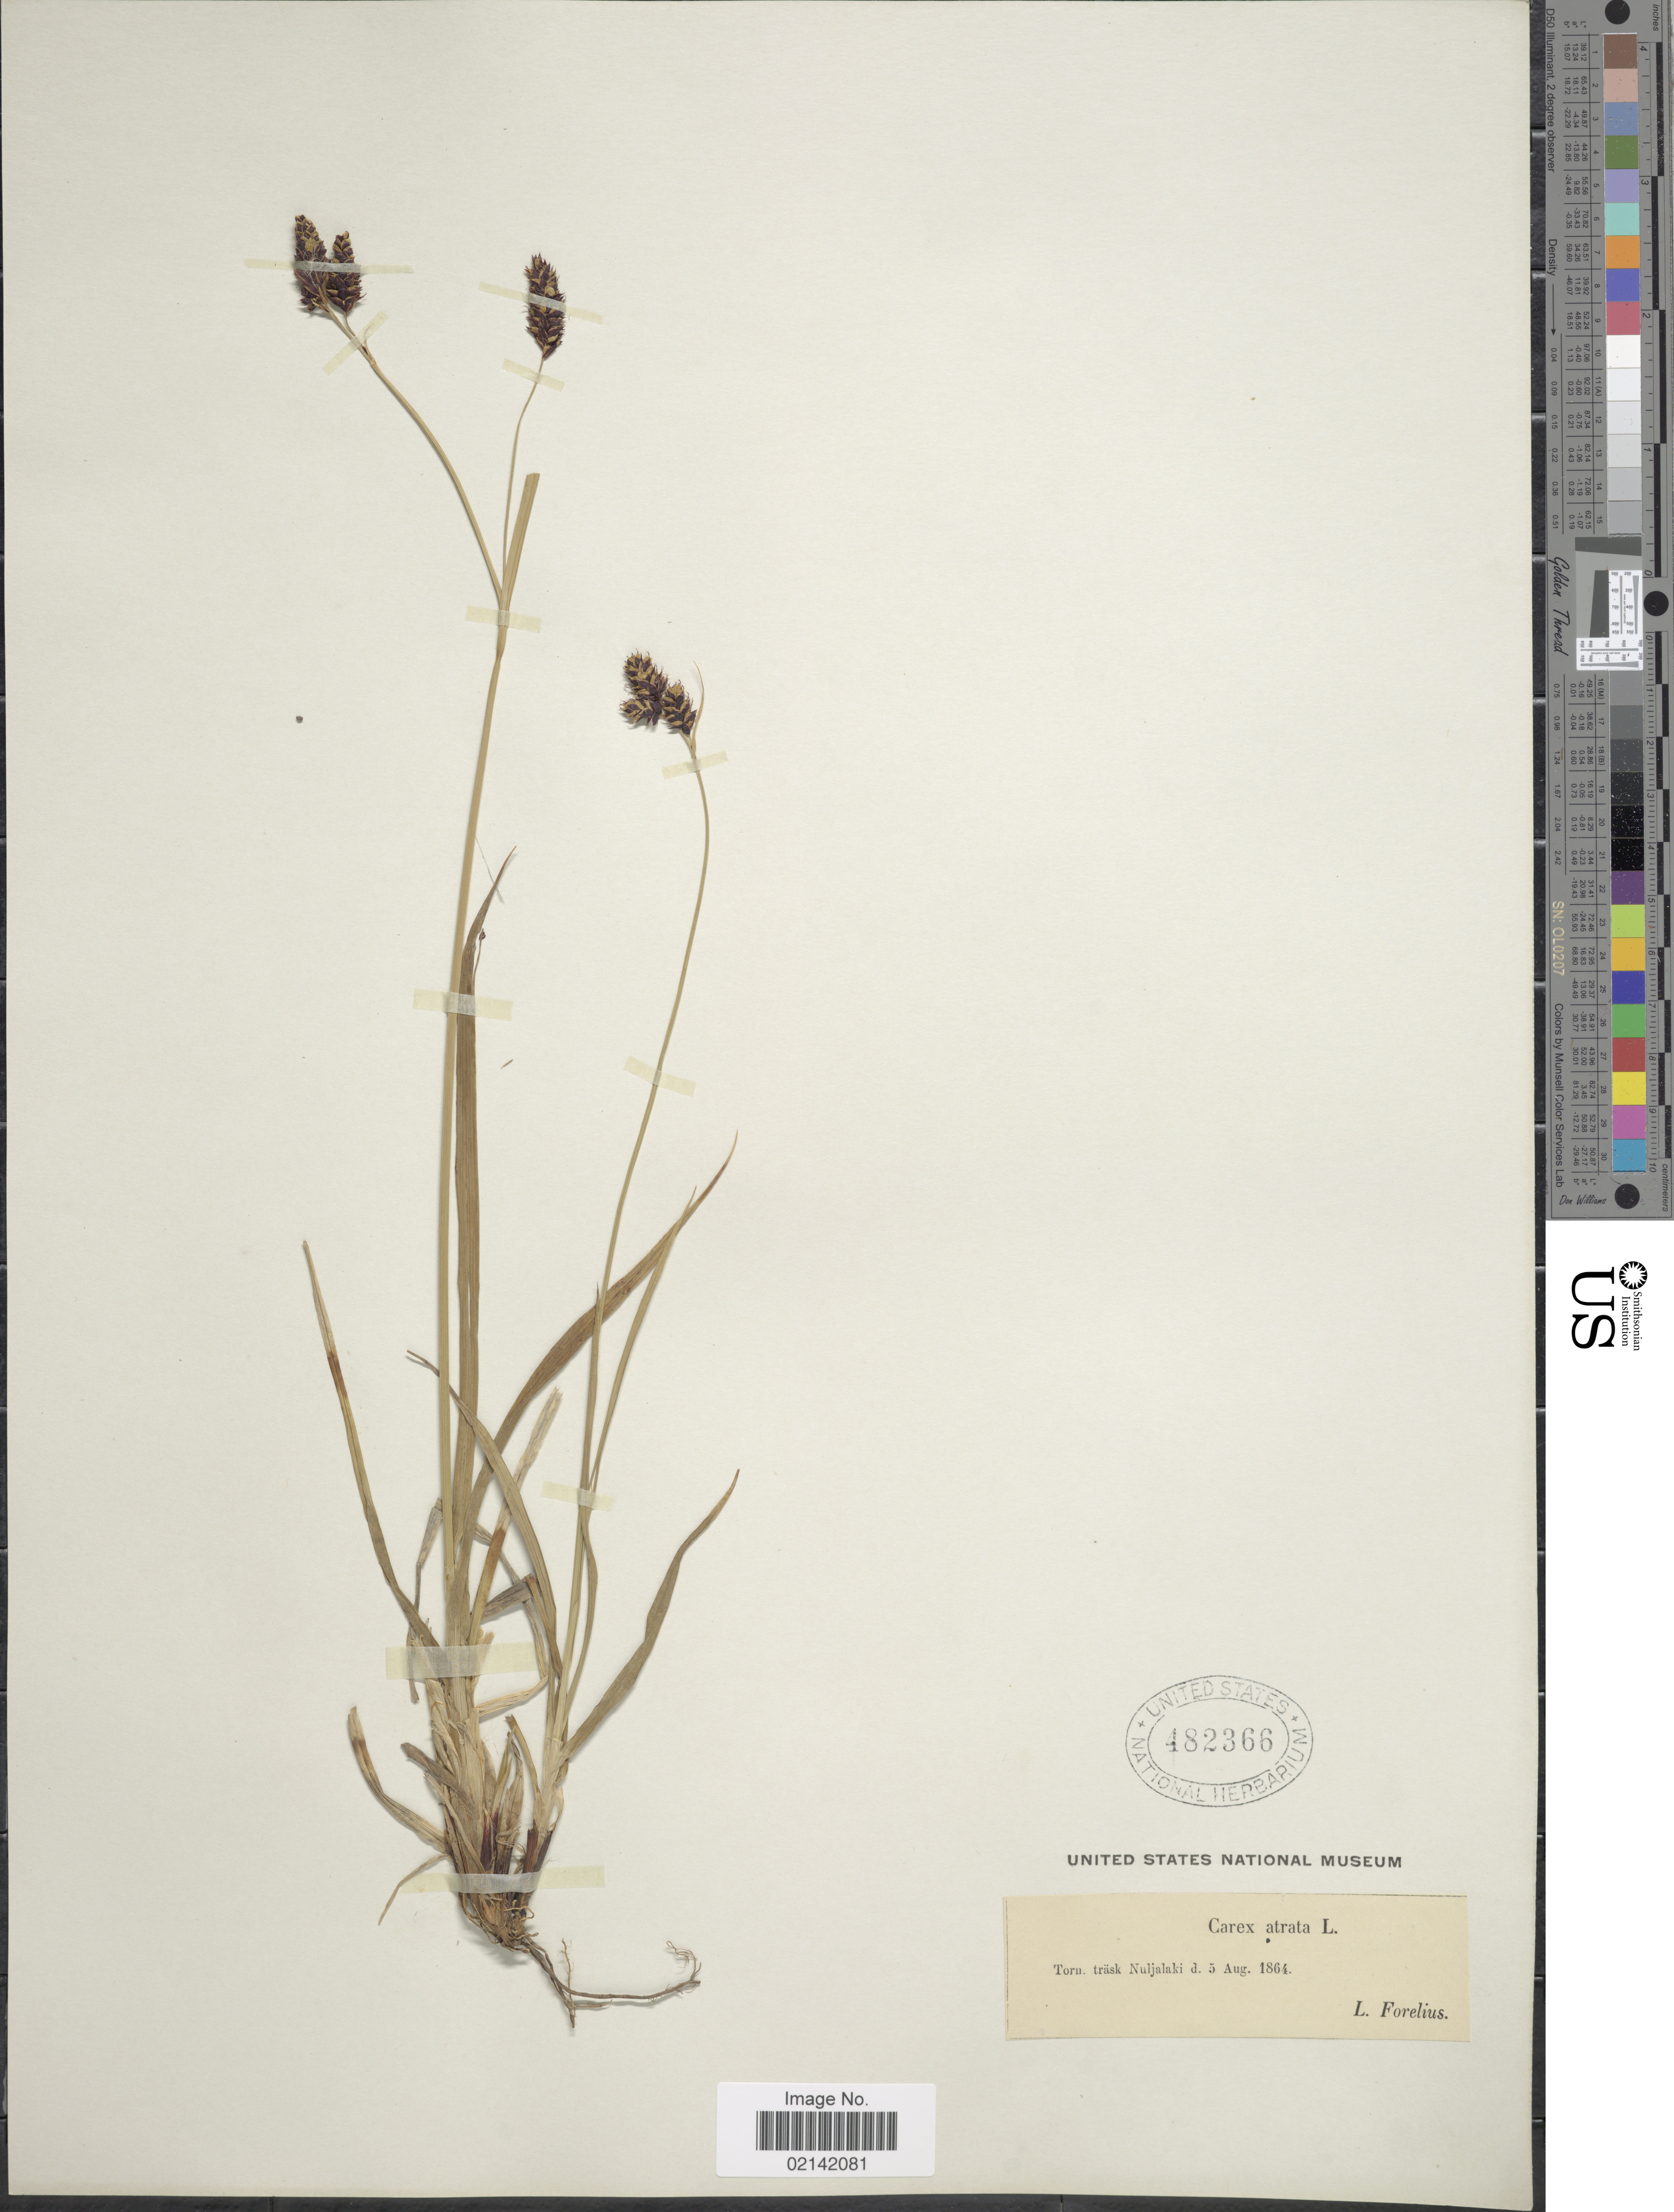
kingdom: Plantae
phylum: Tracheophyta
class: Liliopsida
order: Poales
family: Cyperaceae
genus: Carex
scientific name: Carex atrata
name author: L.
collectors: L. Forelius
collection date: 1864-08-05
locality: Torn. trask Nuljalaki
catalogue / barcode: US 482366